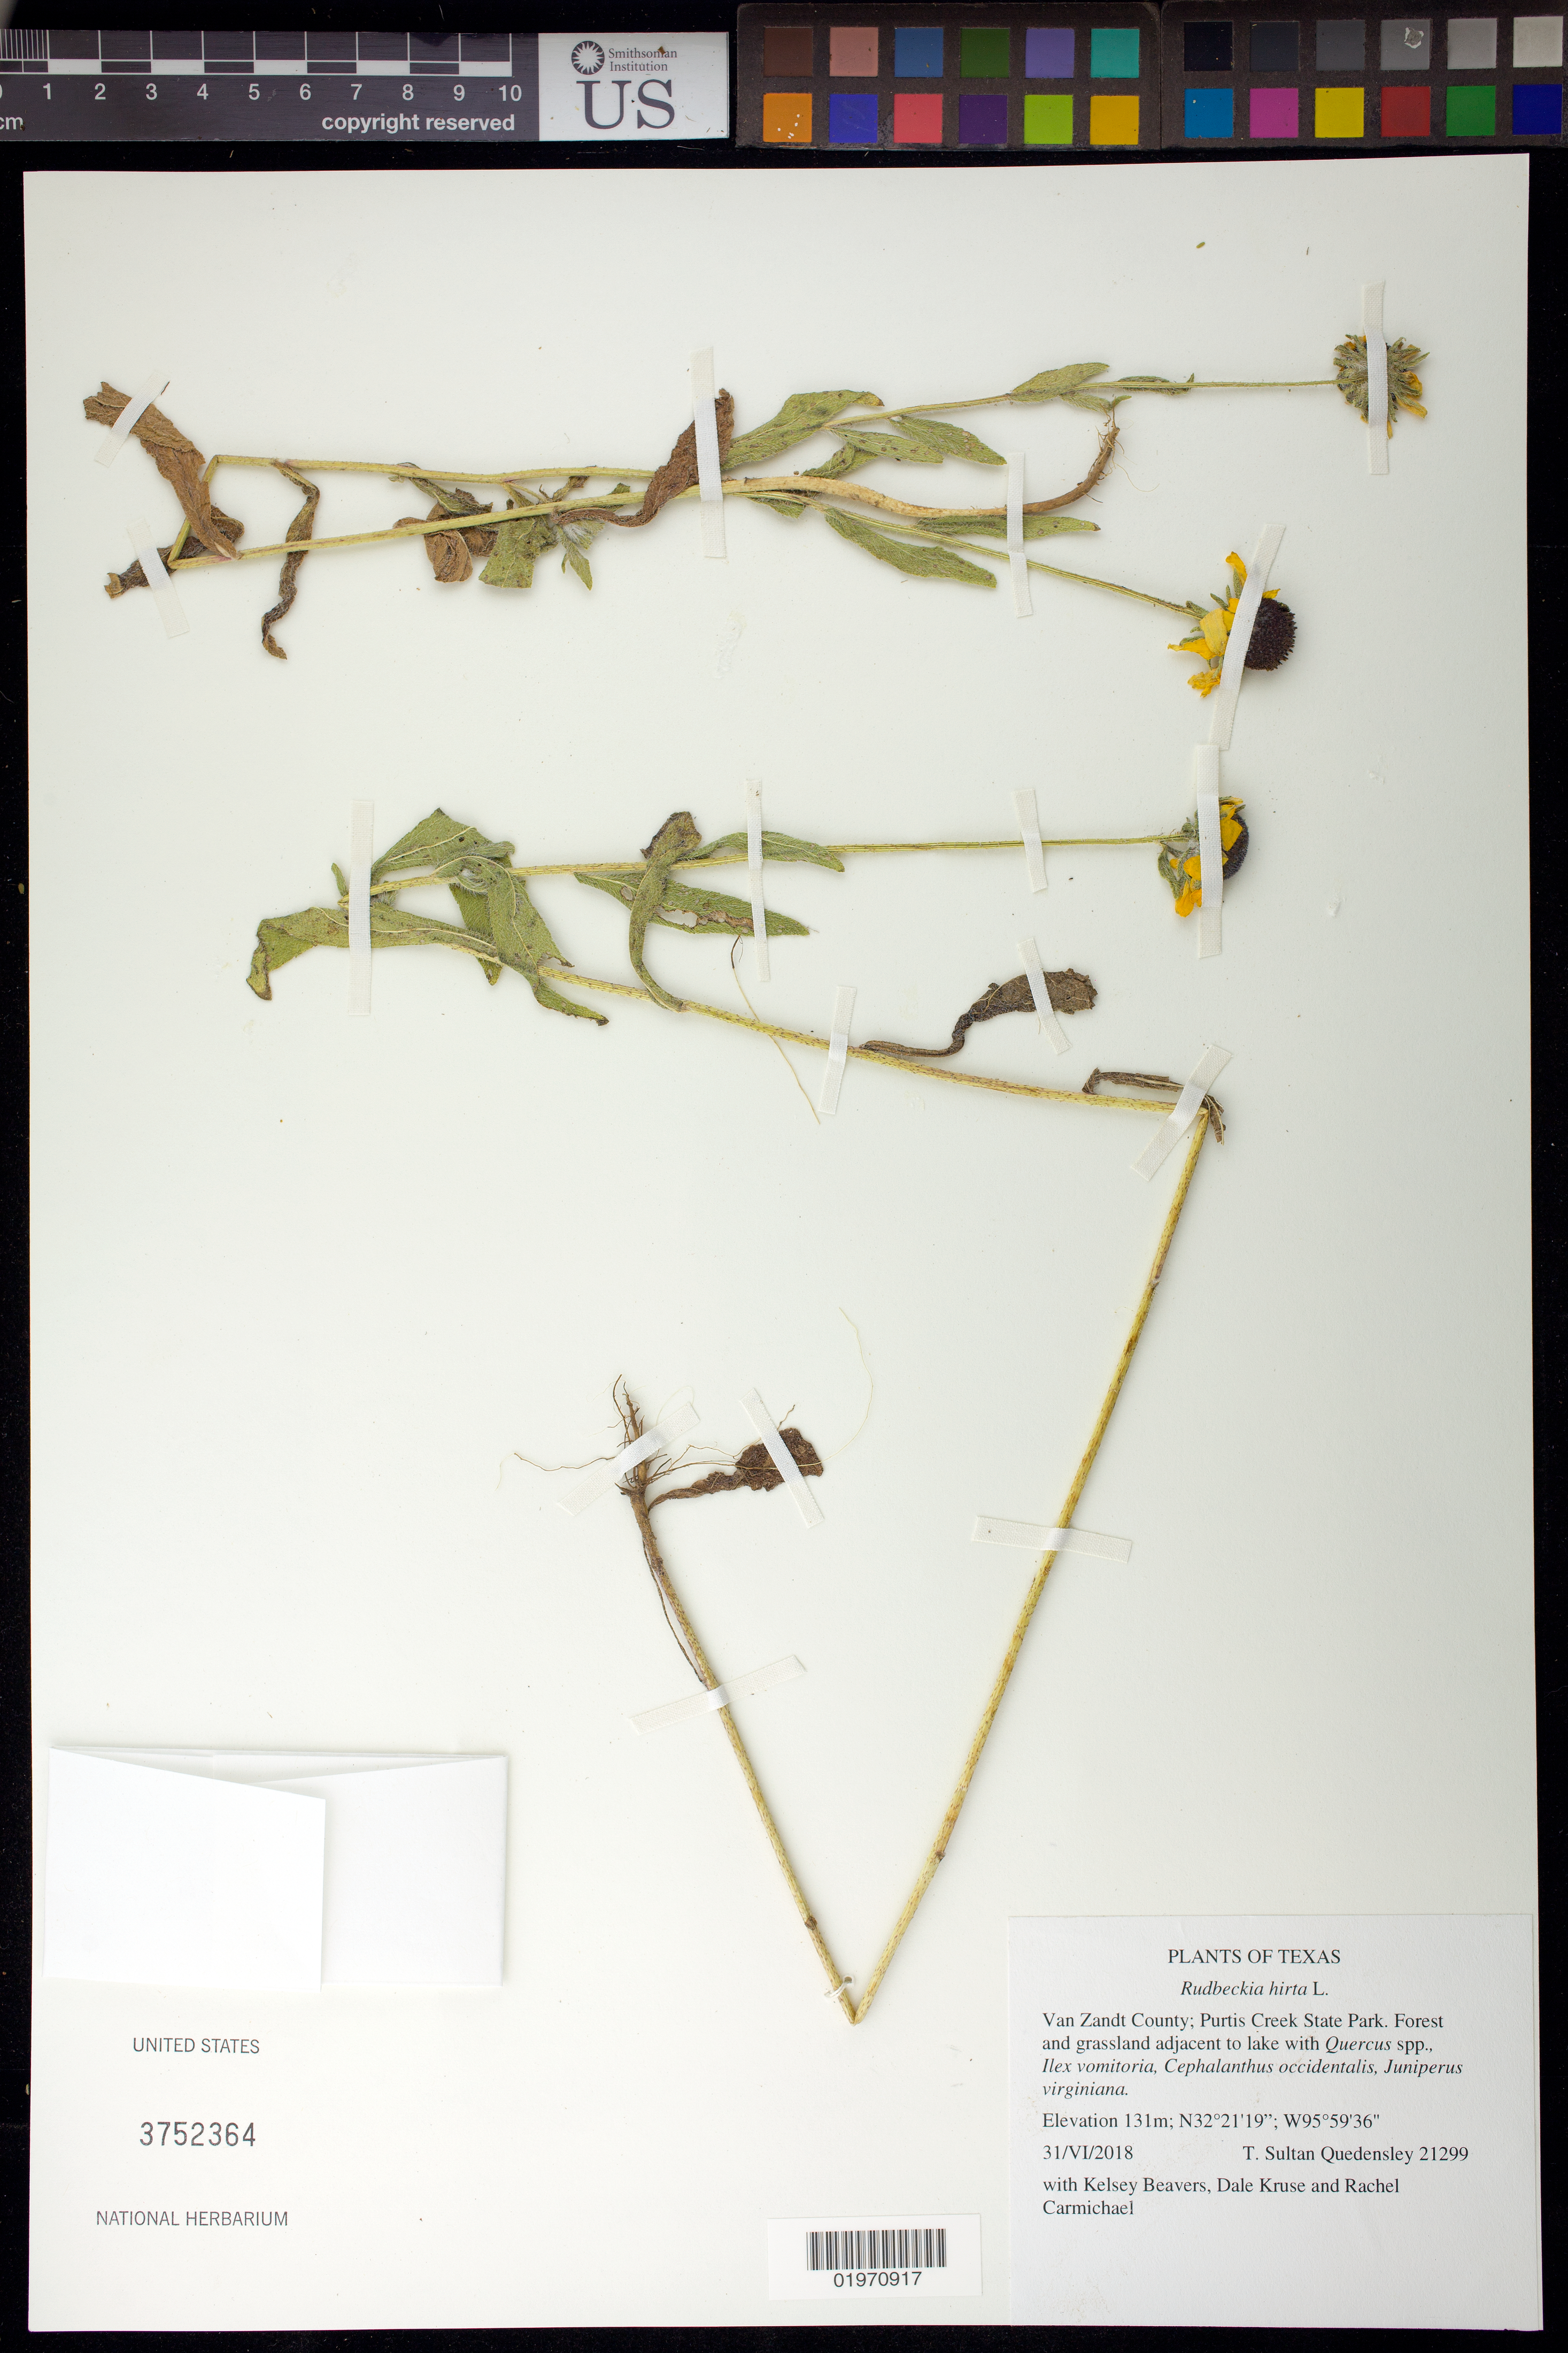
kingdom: Plantae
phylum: Tracheophyta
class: Magnoliopsida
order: Asterales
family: Asteraceae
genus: Rudbeckia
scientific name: Rudbeckia hirta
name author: L.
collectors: T. S. Quedensley, K. Beavers, D. Kruse & R. Carmichael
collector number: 21299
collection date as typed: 30 Jun 2018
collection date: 2018-06-30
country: United States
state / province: Texas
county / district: Van Zaudt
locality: Purtis Creek State Park.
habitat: Forest and grassland adjacent to lake with Quercus spp., Ilex vomitoria, Cephalanthus occidentalis, Juniperus virginiana.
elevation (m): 131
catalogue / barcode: US 3752364